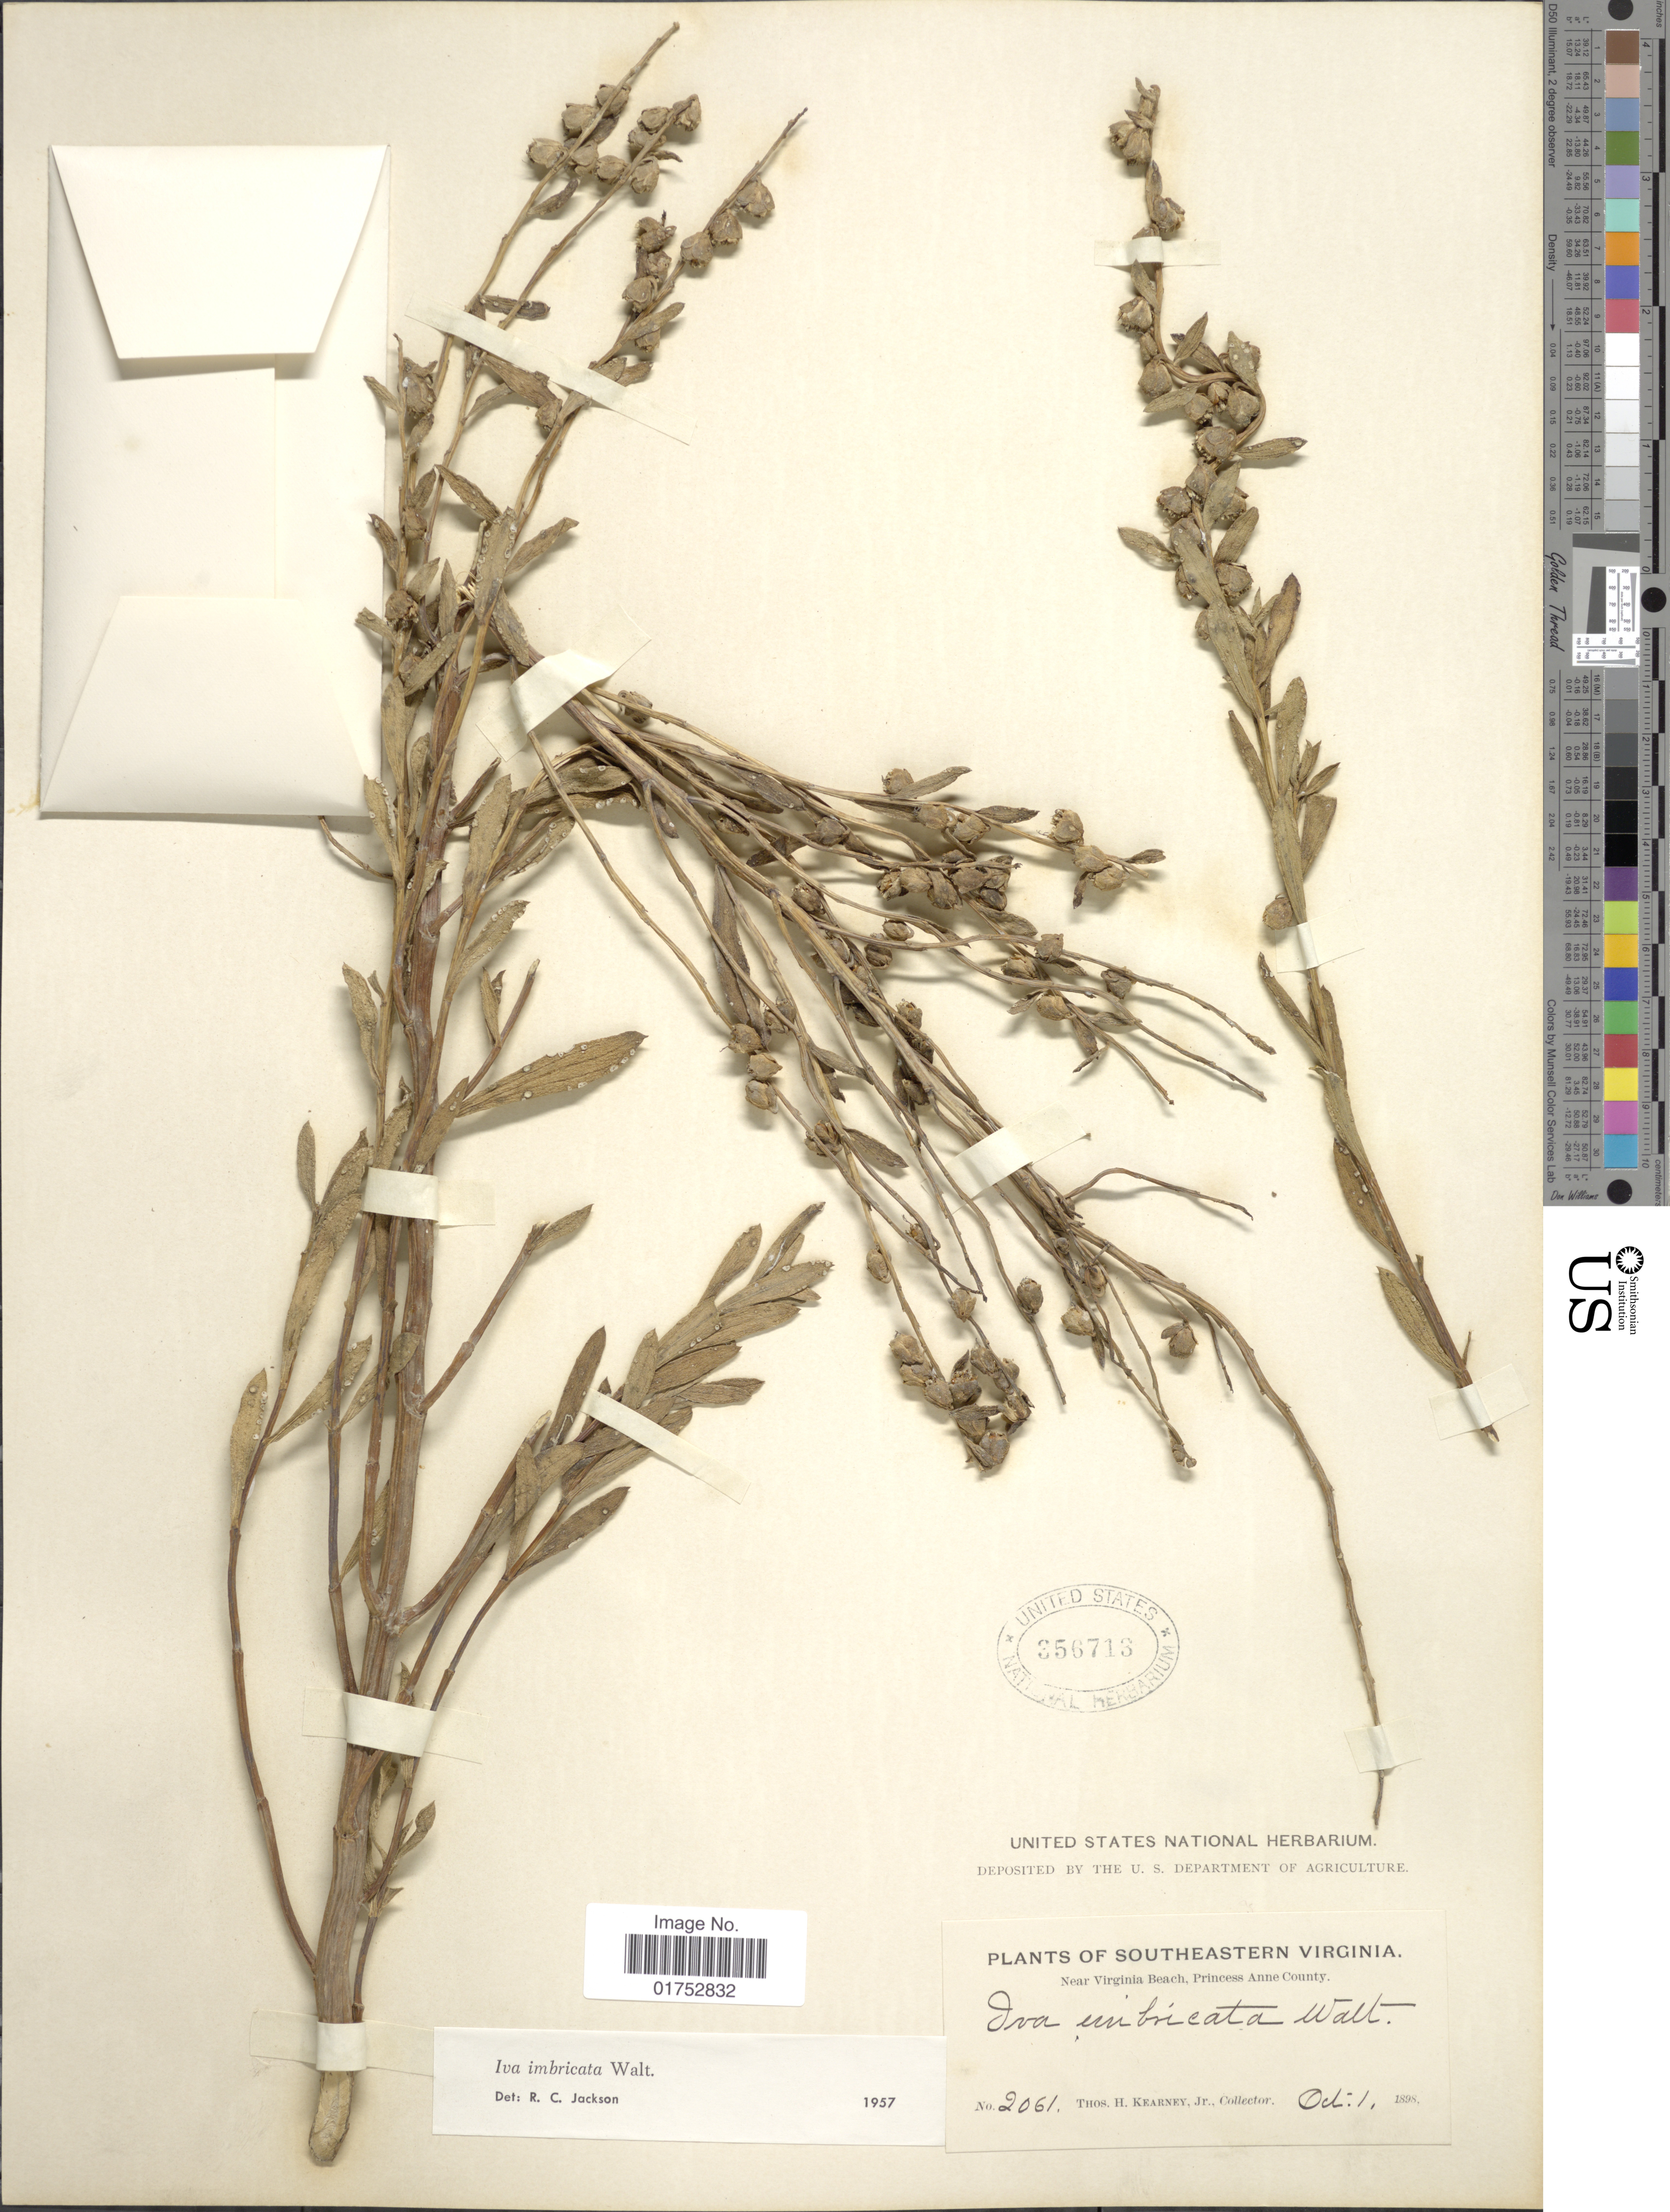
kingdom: Plantae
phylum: Tracheophyta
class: Magnoliopsida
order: Asterales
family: Asteraceae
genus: Iva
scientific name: Iva imbricata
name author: Walter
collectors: T. H. Kearney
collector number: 2061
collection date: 1898-10-01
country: United States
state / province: Virginia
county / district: City of Virginia Beach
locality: Southeastern Virginia, near Virginia Beach, Princess Anne (=historic county name) County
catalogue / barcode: US 356713